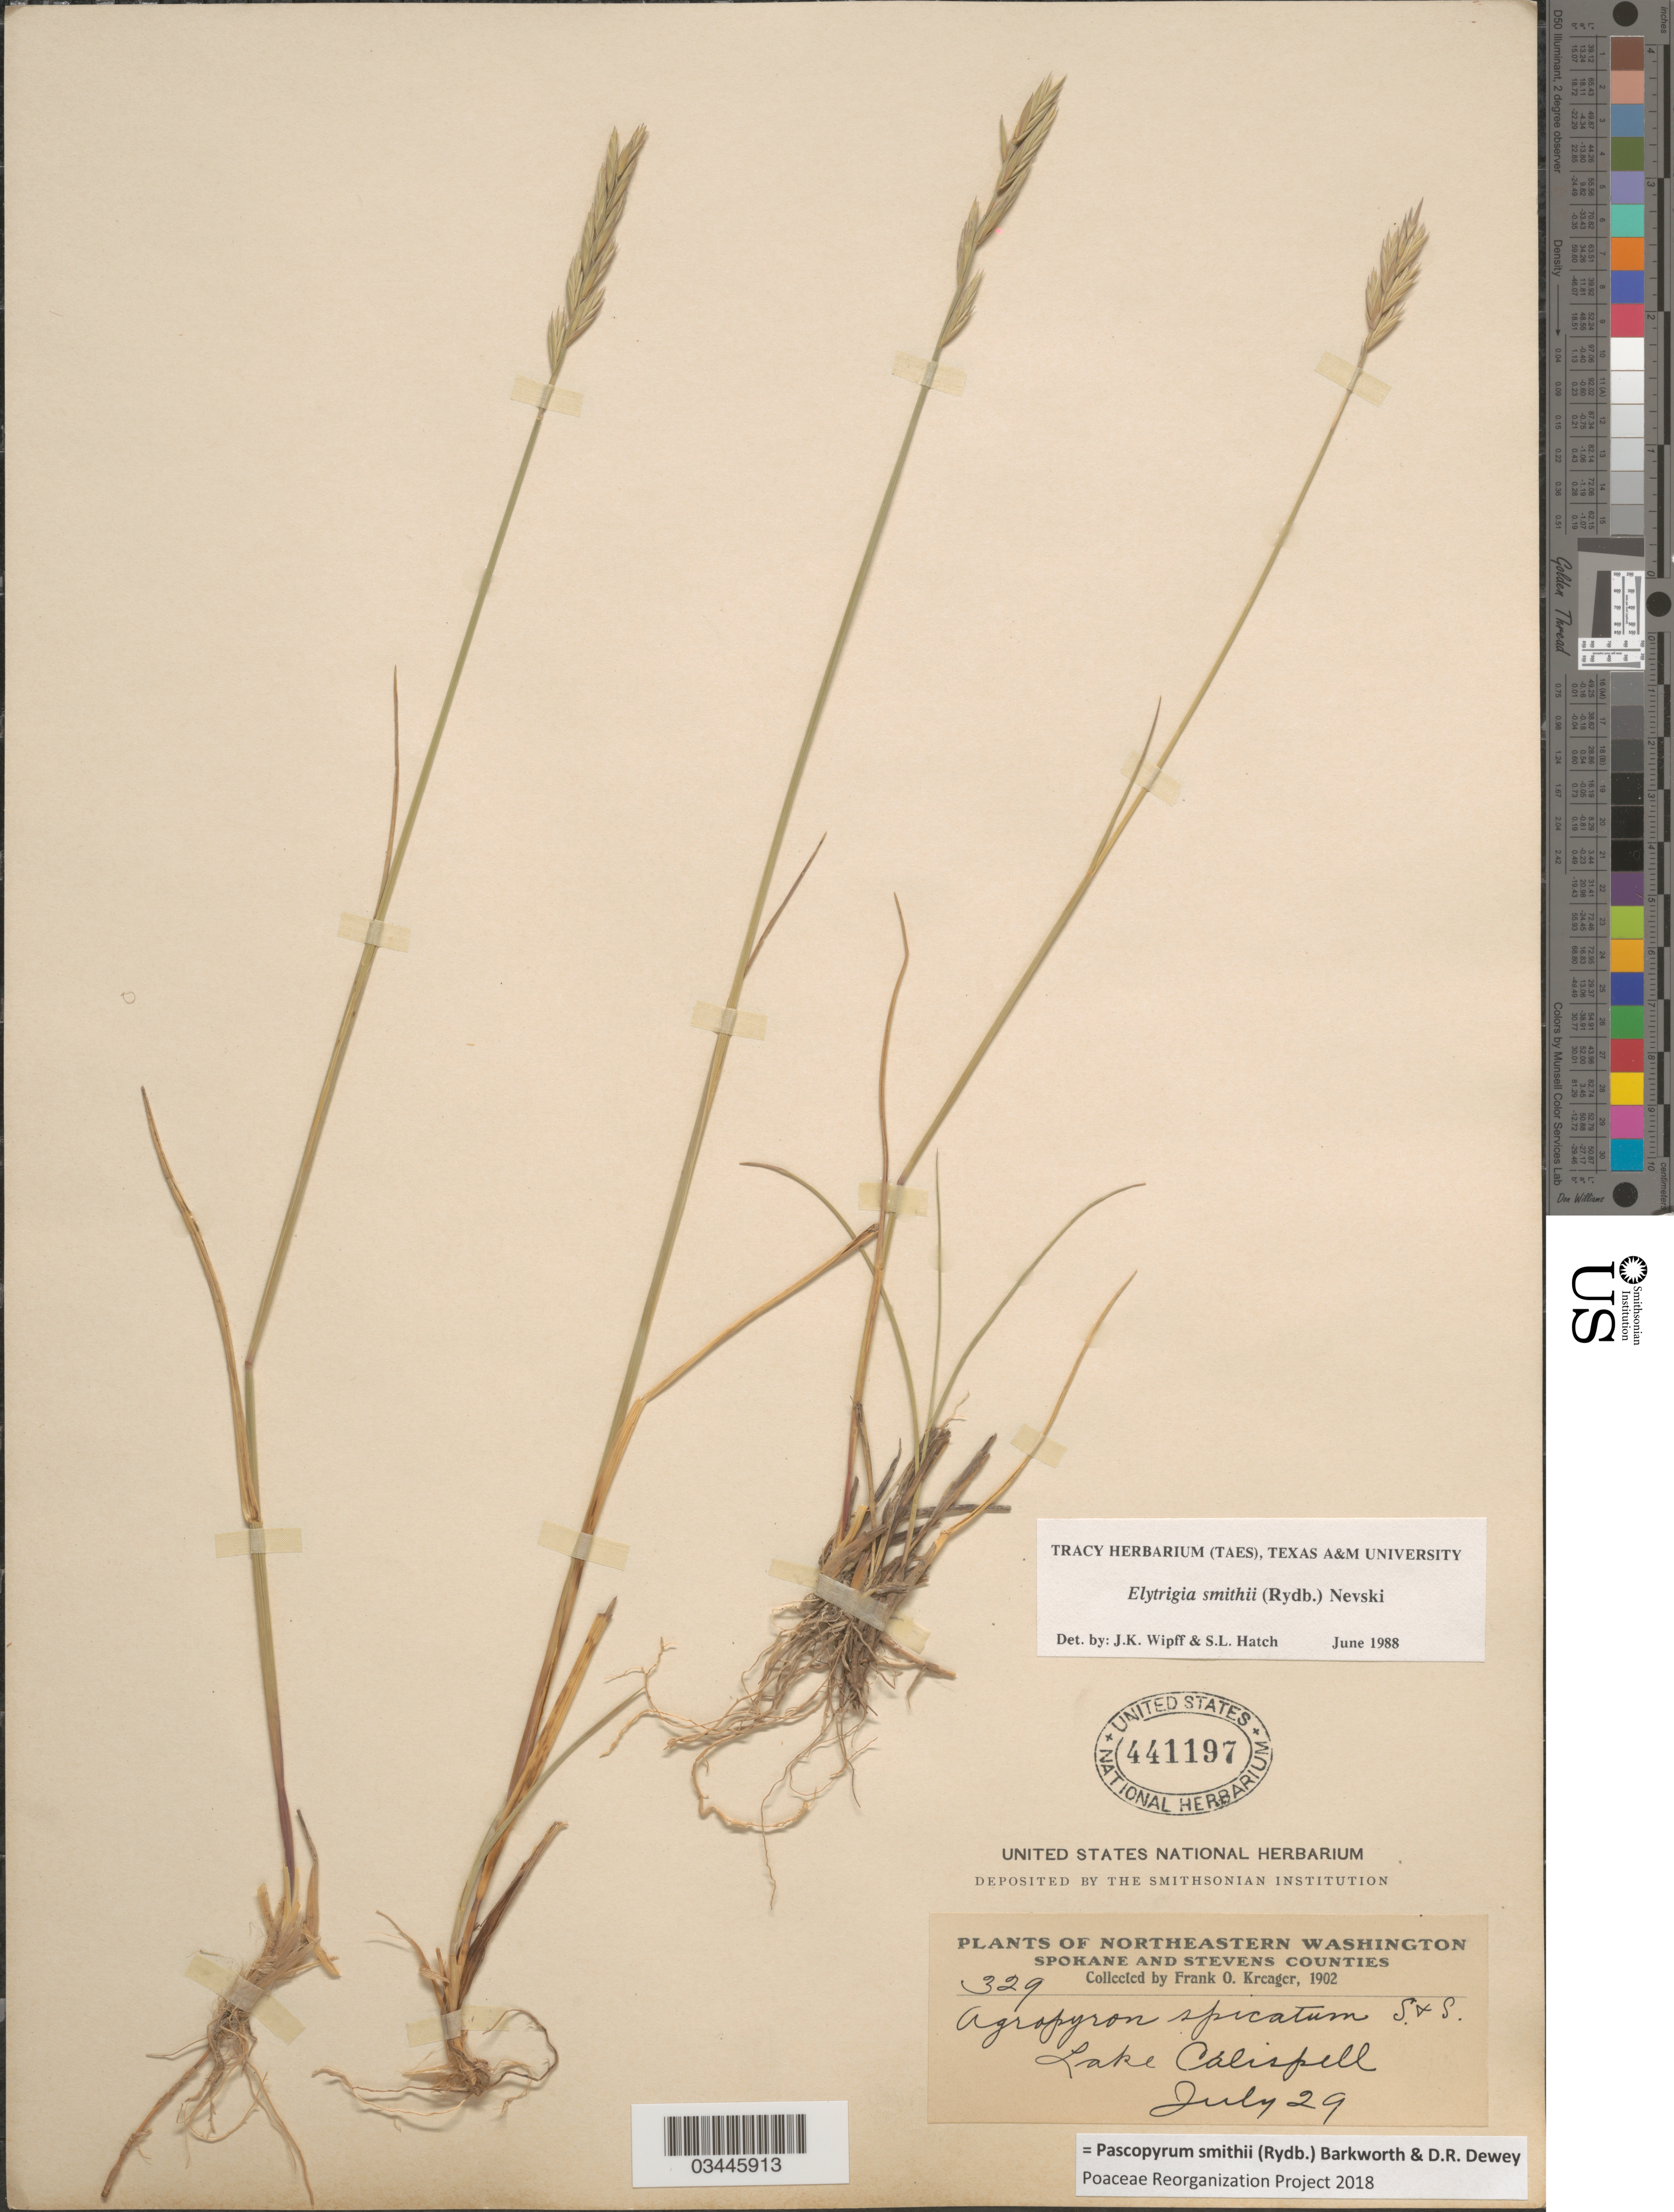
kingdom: Plantae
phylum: Tracheophyta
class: Liliopsida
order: Poales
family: Poaceae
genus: Pascopyrum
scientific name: Pascopyrum smithii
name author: (Rydb.) Barkworth & Dewey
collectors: F. Kreager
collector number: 329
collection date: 1902-07-29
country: United States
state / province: Washington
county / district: Spokane / Stevens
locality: Northeastern Washington. Spokane and Stevens Counties. Lake Calispell.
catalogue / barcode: US 441197